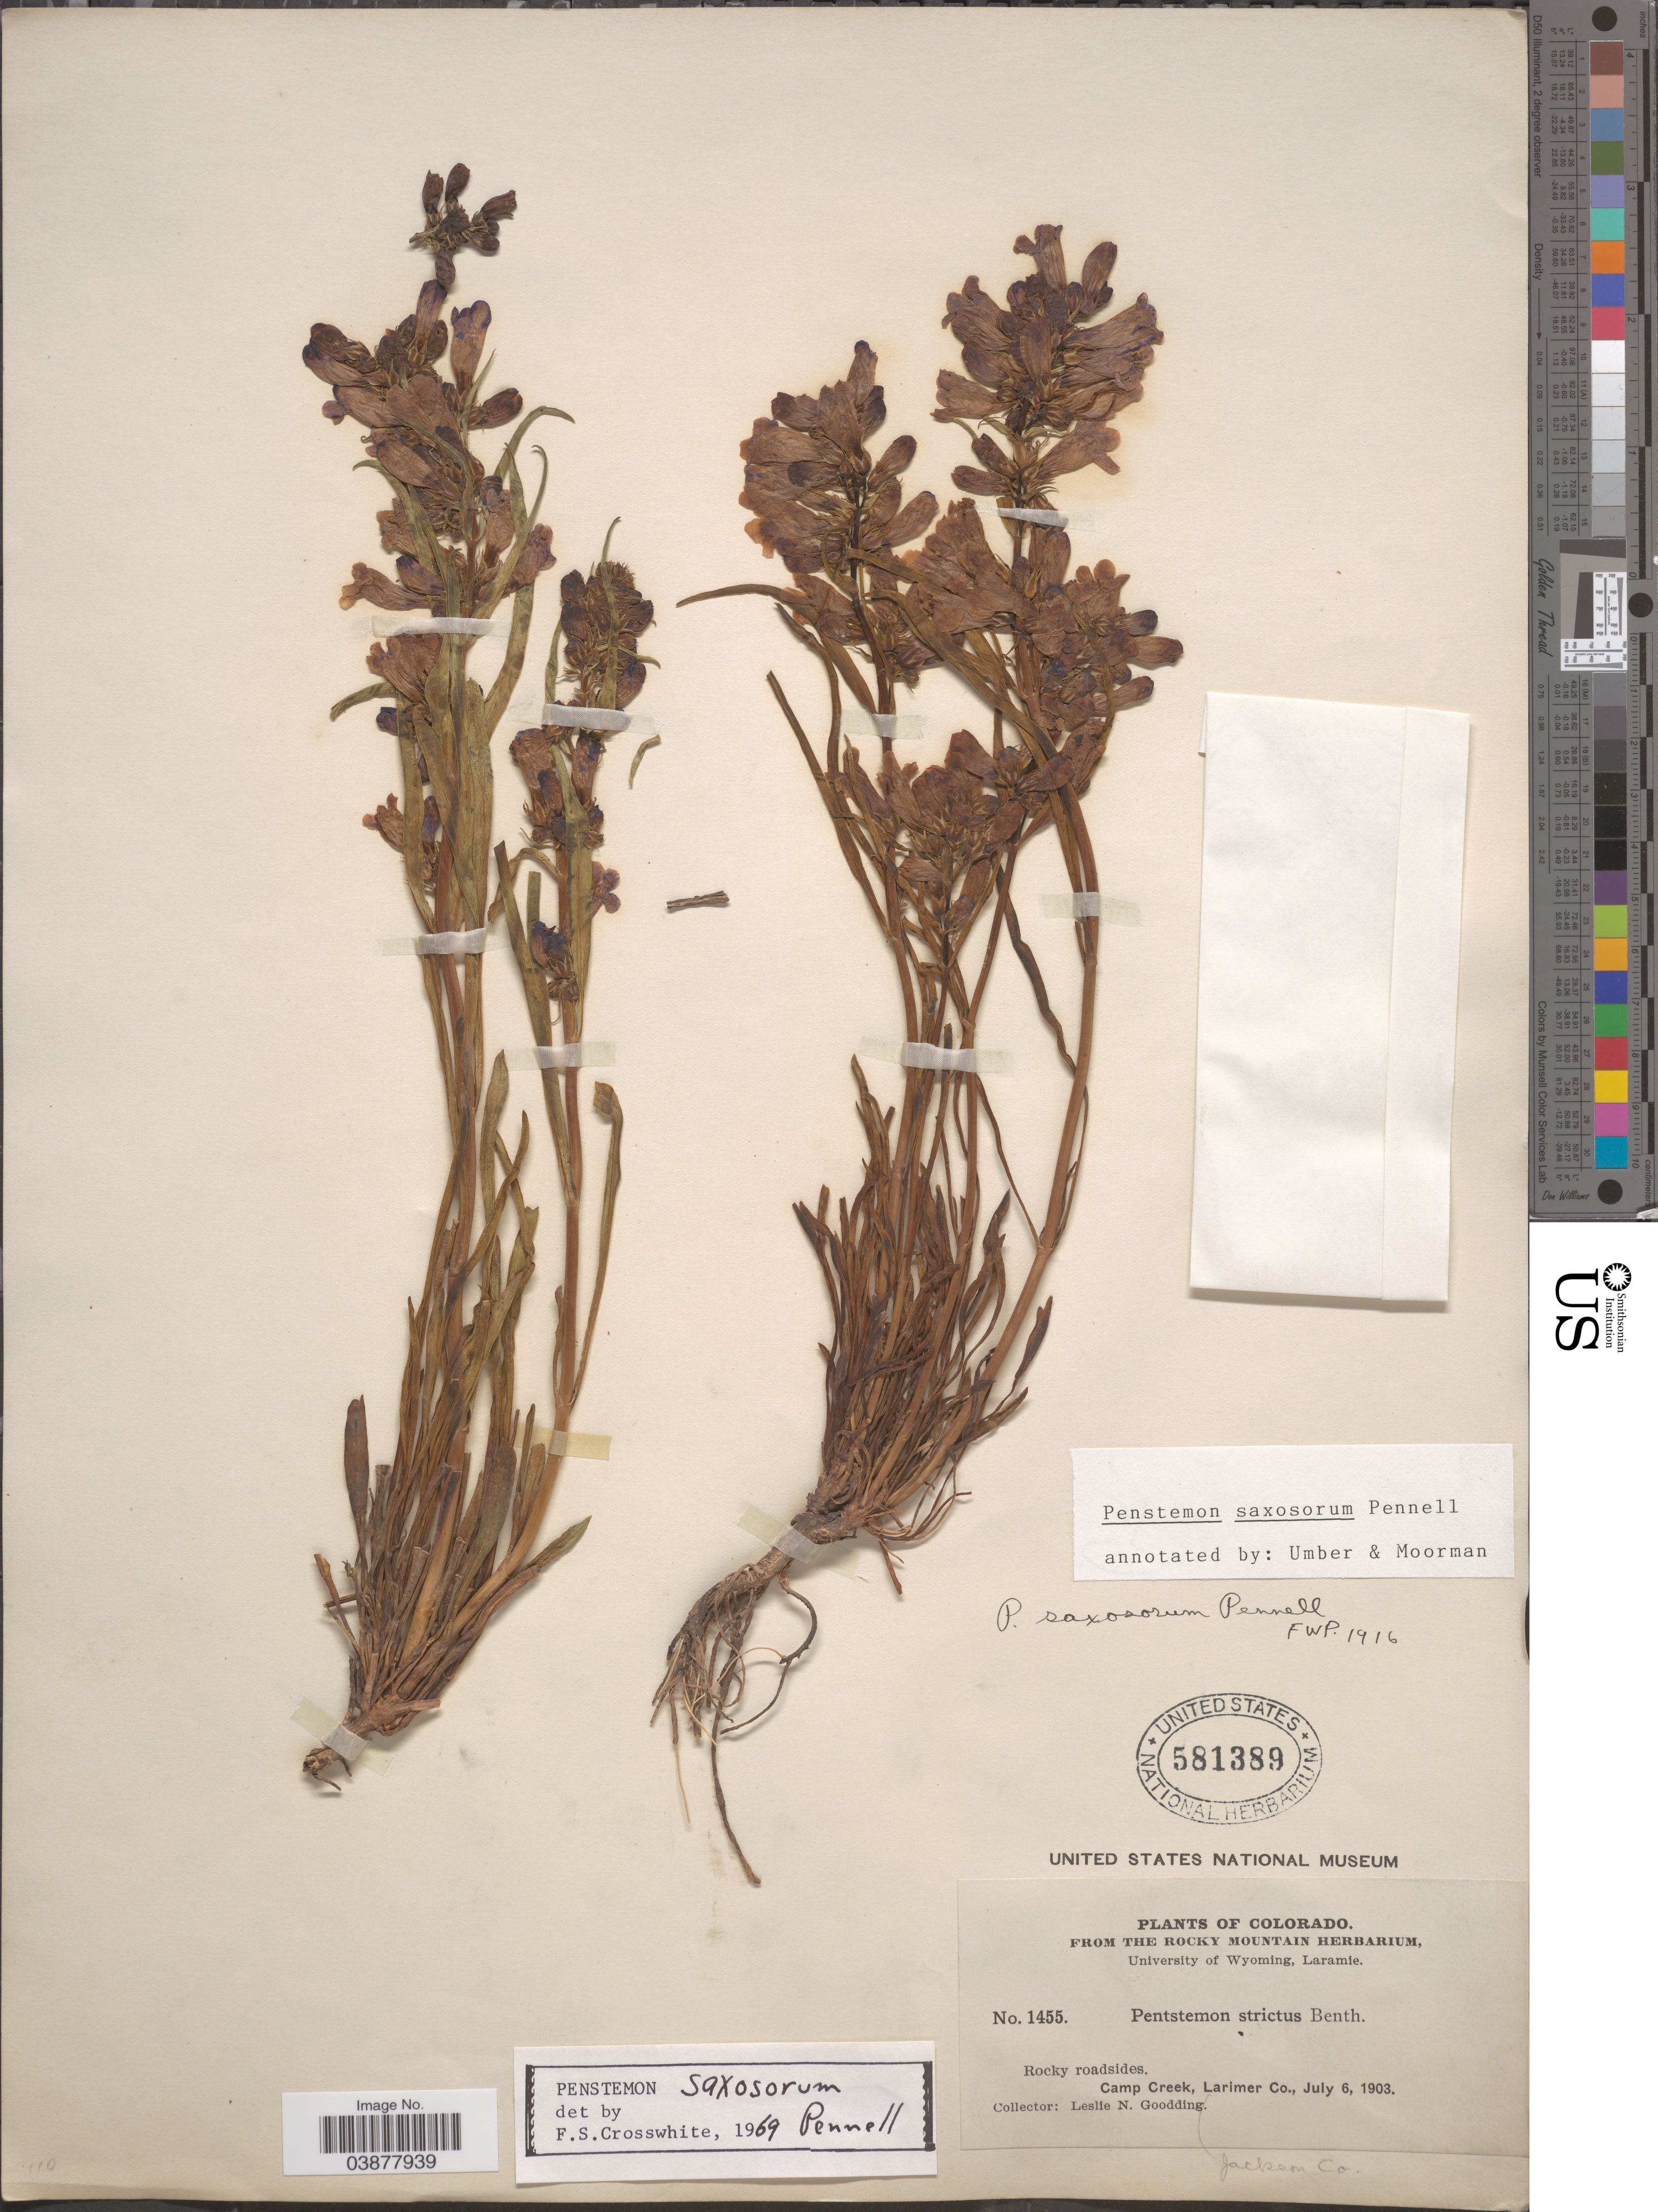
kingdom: Plantae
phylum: Tracheophyta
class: Magnoliopsida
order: Lamiales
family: Plantaginaceae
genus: Penstemon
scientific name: Penstemon saxosorum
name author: Pennell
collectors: L. N. Goodding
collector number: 1455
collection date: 1903-07-06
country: United States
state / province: Colorado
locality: Camp Creek, Larimer Co.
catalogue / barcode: US 581389